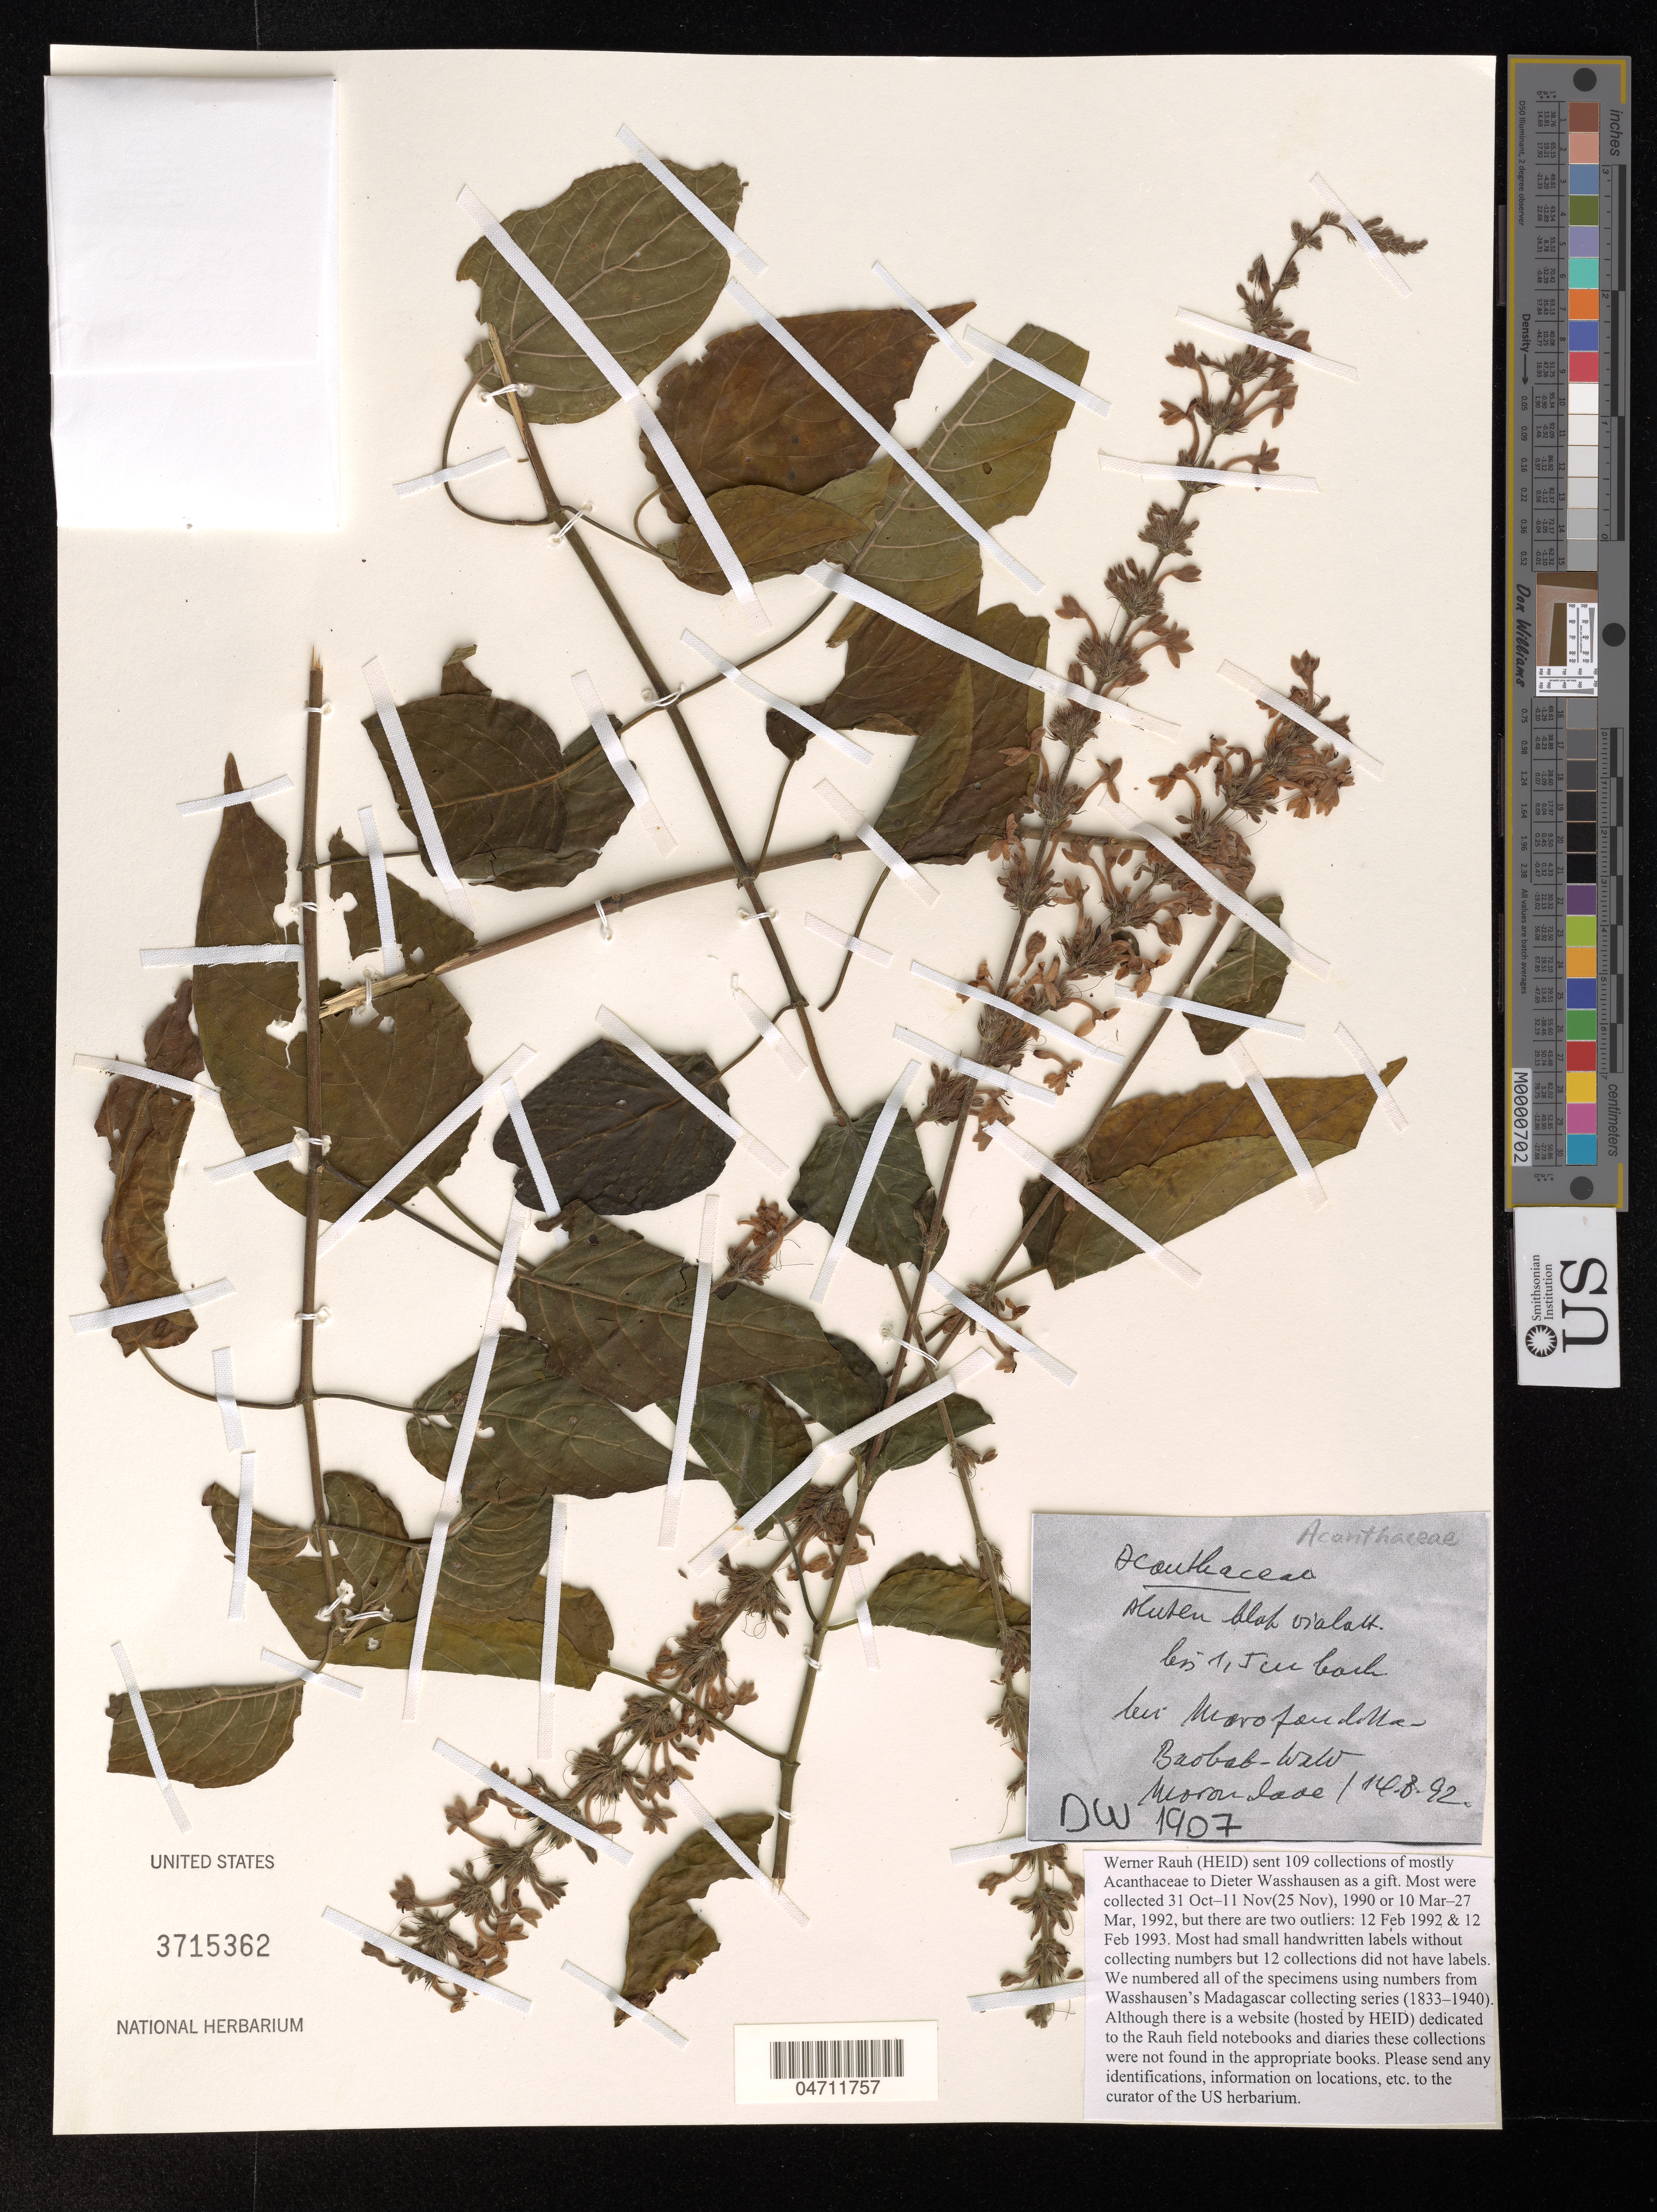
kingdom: Plantae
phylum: Tracheophyta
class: Magnoliopsida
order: Lamiales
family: Acanthaceae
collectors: W. Rauh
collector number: DW 1907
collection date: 1992-03-14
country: Madagascar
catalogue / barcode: US 3715362